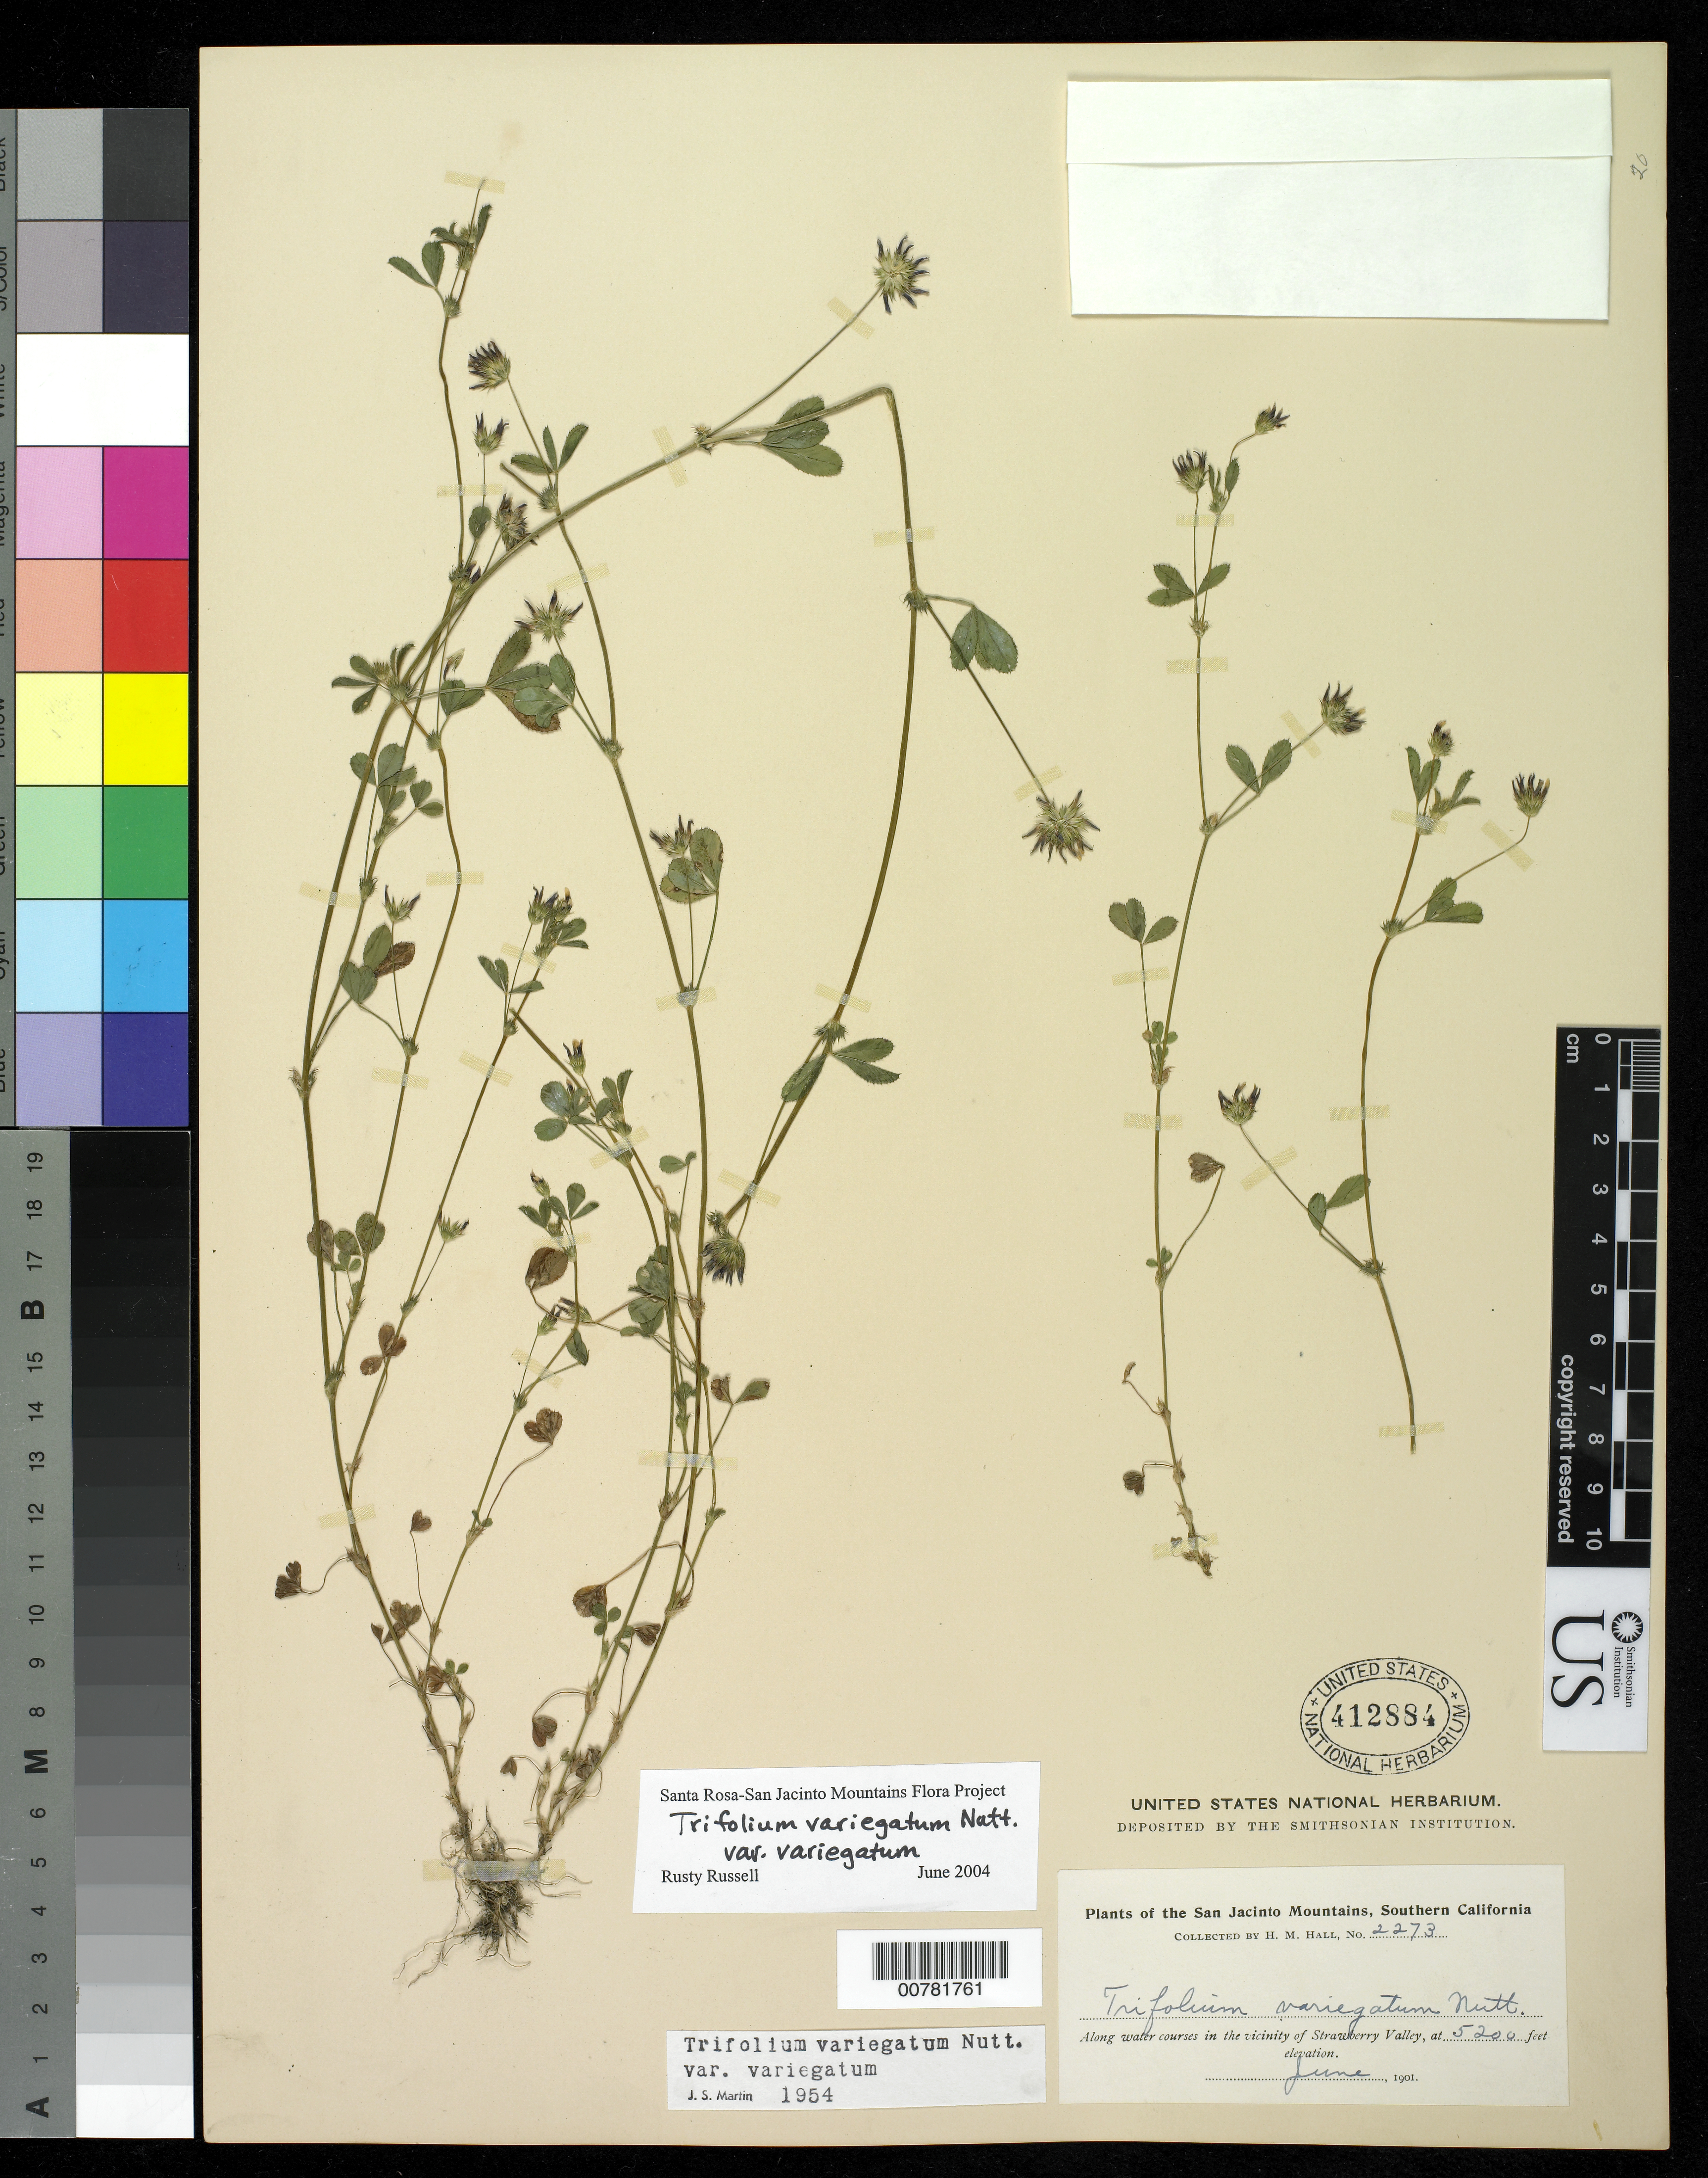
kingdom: Plantae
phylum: Tracheophyta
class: Magnoliopsida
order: Fabales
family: Fabaceae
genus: Trifolium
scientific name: Trifolium variegatum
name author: Nutt.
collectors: H. M. Hall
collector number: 2273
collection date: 1901-06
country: United States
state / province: California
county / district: Riverside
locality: San Jacinto Mountains, Southern California, Vicinity of Strawberry Valley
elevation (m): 1585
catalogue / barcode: US 412884